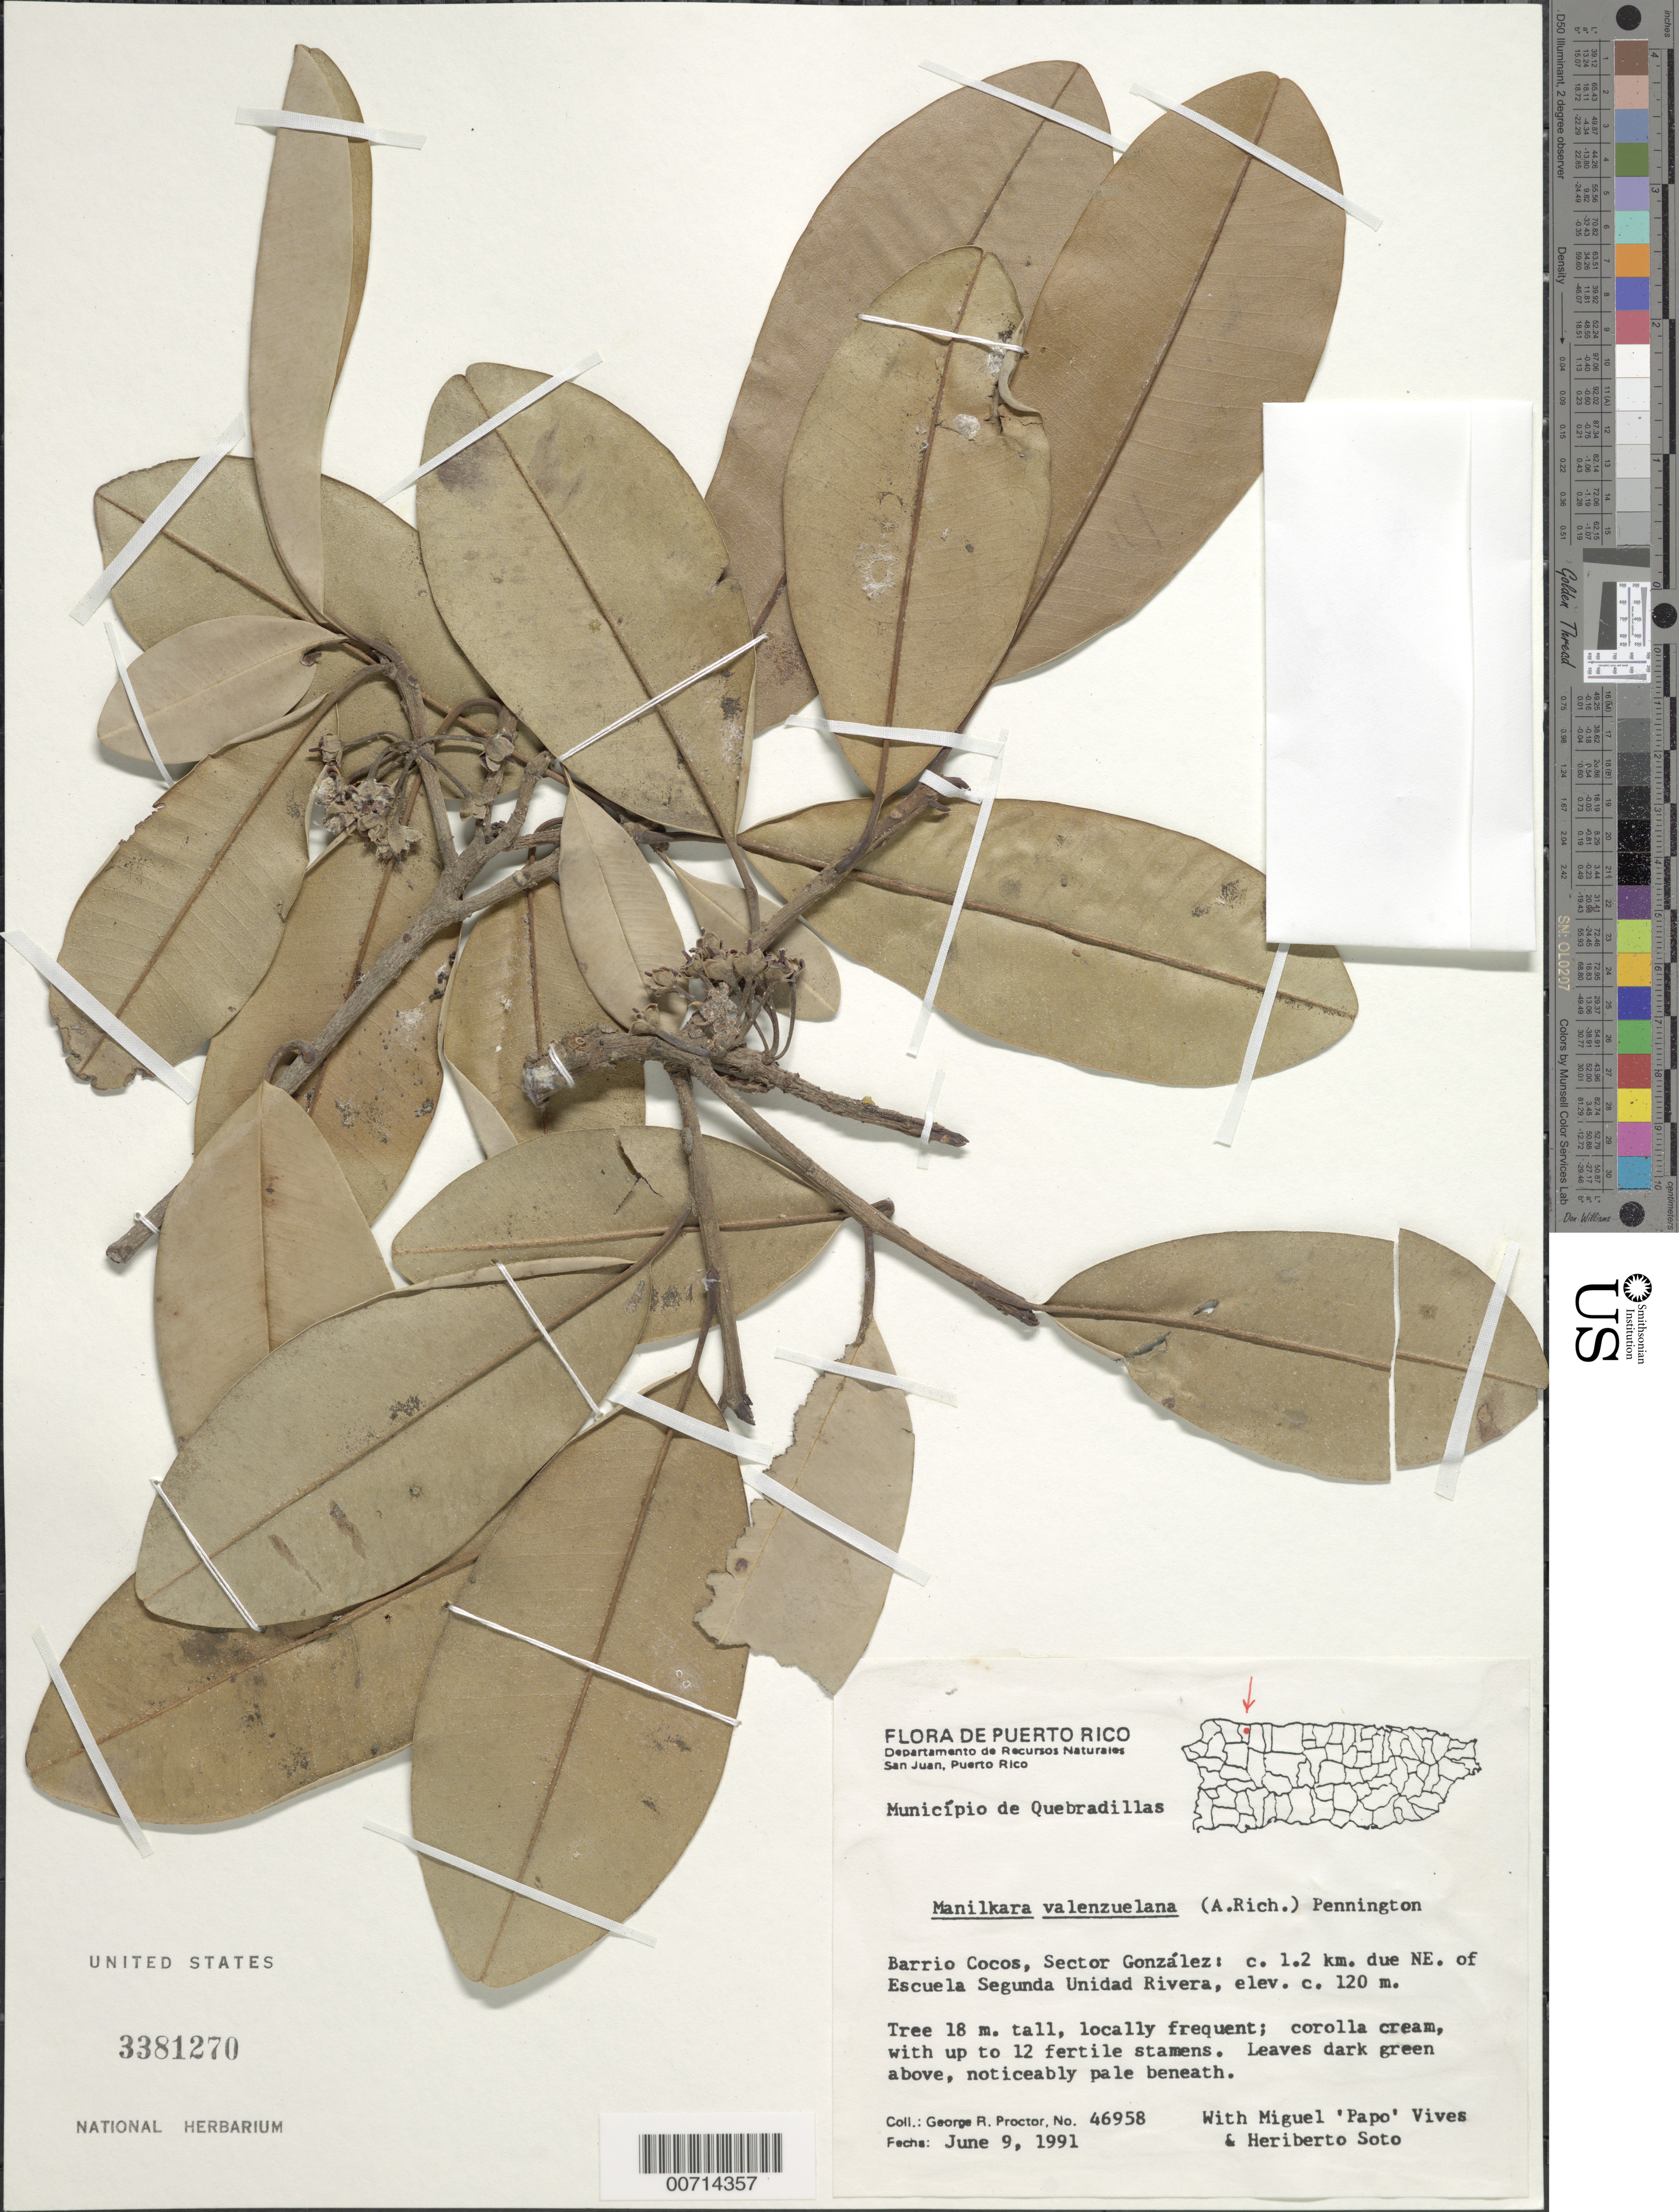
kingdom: Plantae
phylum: Tracheophyta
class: Magnoliopsida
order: Ericales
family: Sapotaceae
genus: Manilkara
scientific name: Manilkara valenzuelana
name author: (A. Rich.) T.D. Penn.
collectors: G. R. Proctor, M. Vives & H. Soto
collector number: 46958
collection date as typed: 09 Jun 1991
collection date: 1991-06-09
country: Puerto Rico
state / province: Quebradillas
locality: Barrio Cocos, Sector González: c. 1.2 km due NE of Escuela Segunda Unidad Rivera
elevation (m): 120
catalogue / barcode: US 3381270